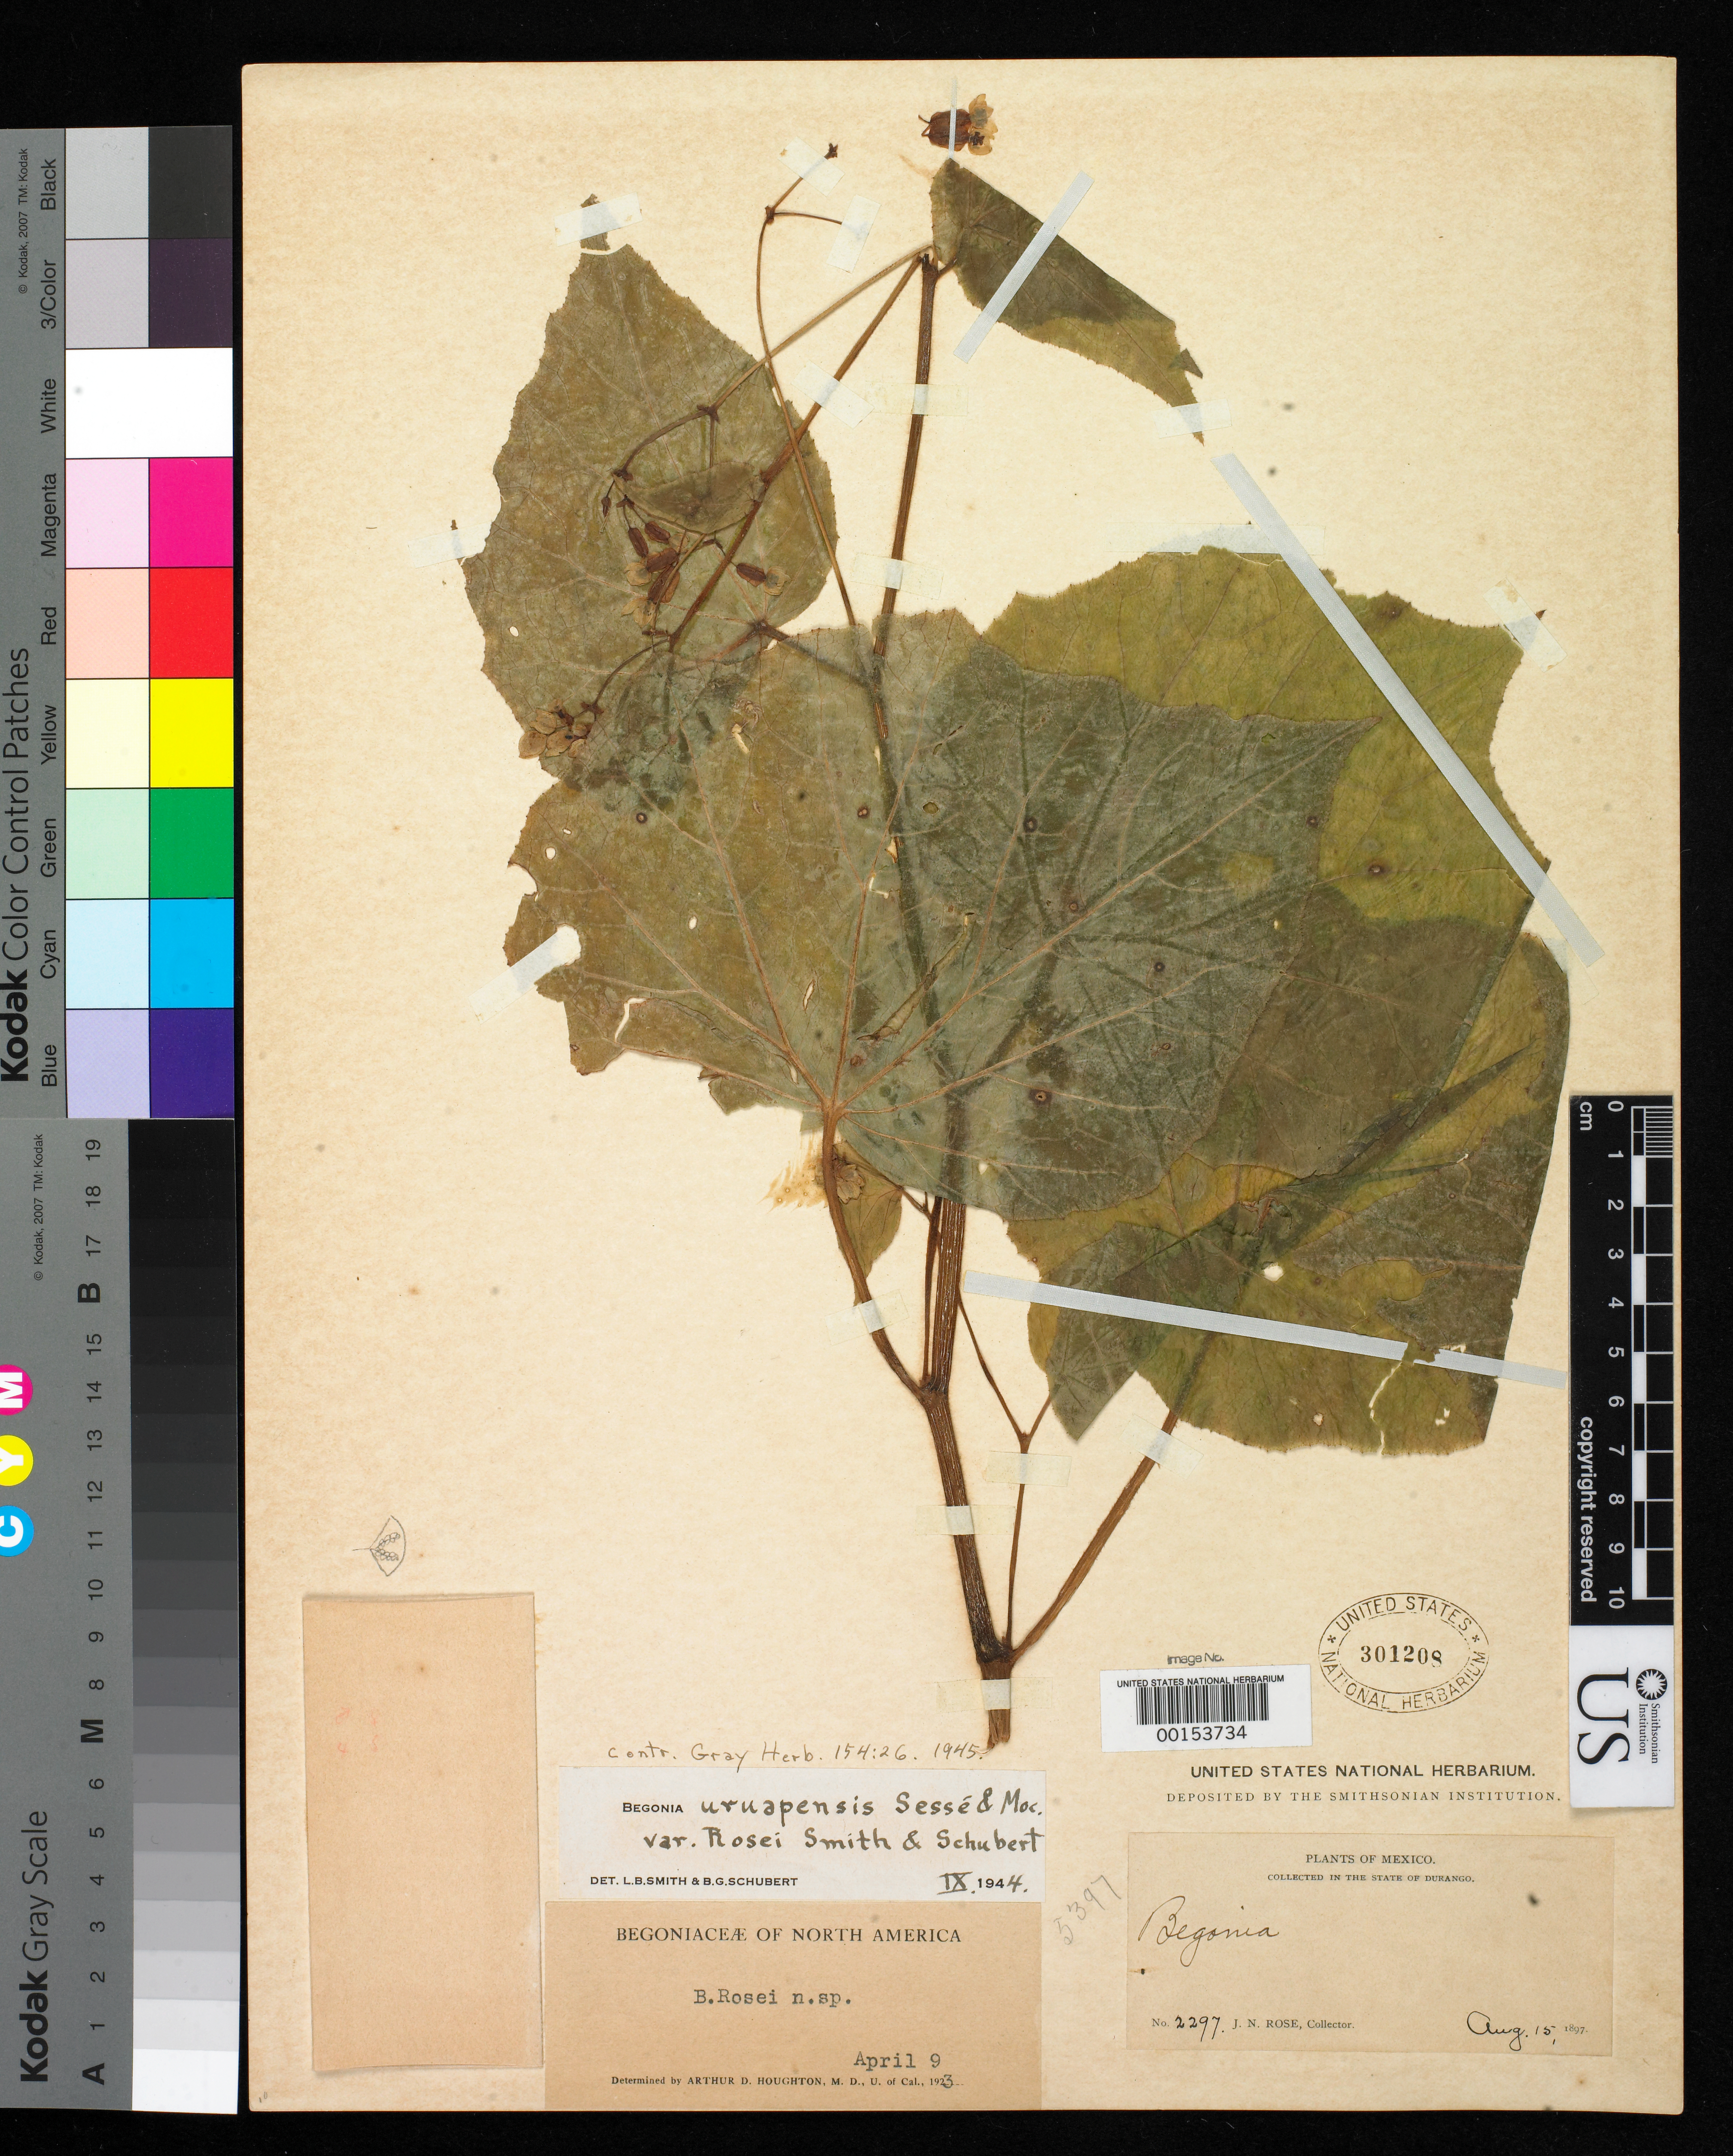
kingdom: Plantae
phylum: Tracheophyta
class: Magnoliopsida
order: Cucurbitales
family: Begoniaceae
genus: Begonia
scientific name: Begonia uruapensis var. rosei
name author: L.B. Sm. & B.G. Schub.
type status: Isotype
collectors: J. N. Rose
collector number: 2297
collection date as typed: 15 Aug 1897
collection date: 1897-08-15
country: Mexico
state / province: Durango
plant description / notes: Annotated by A.D. Houghton (1923) as "B. Rosei n. sp.", ined. name apparently never published.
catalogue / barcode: US 301208